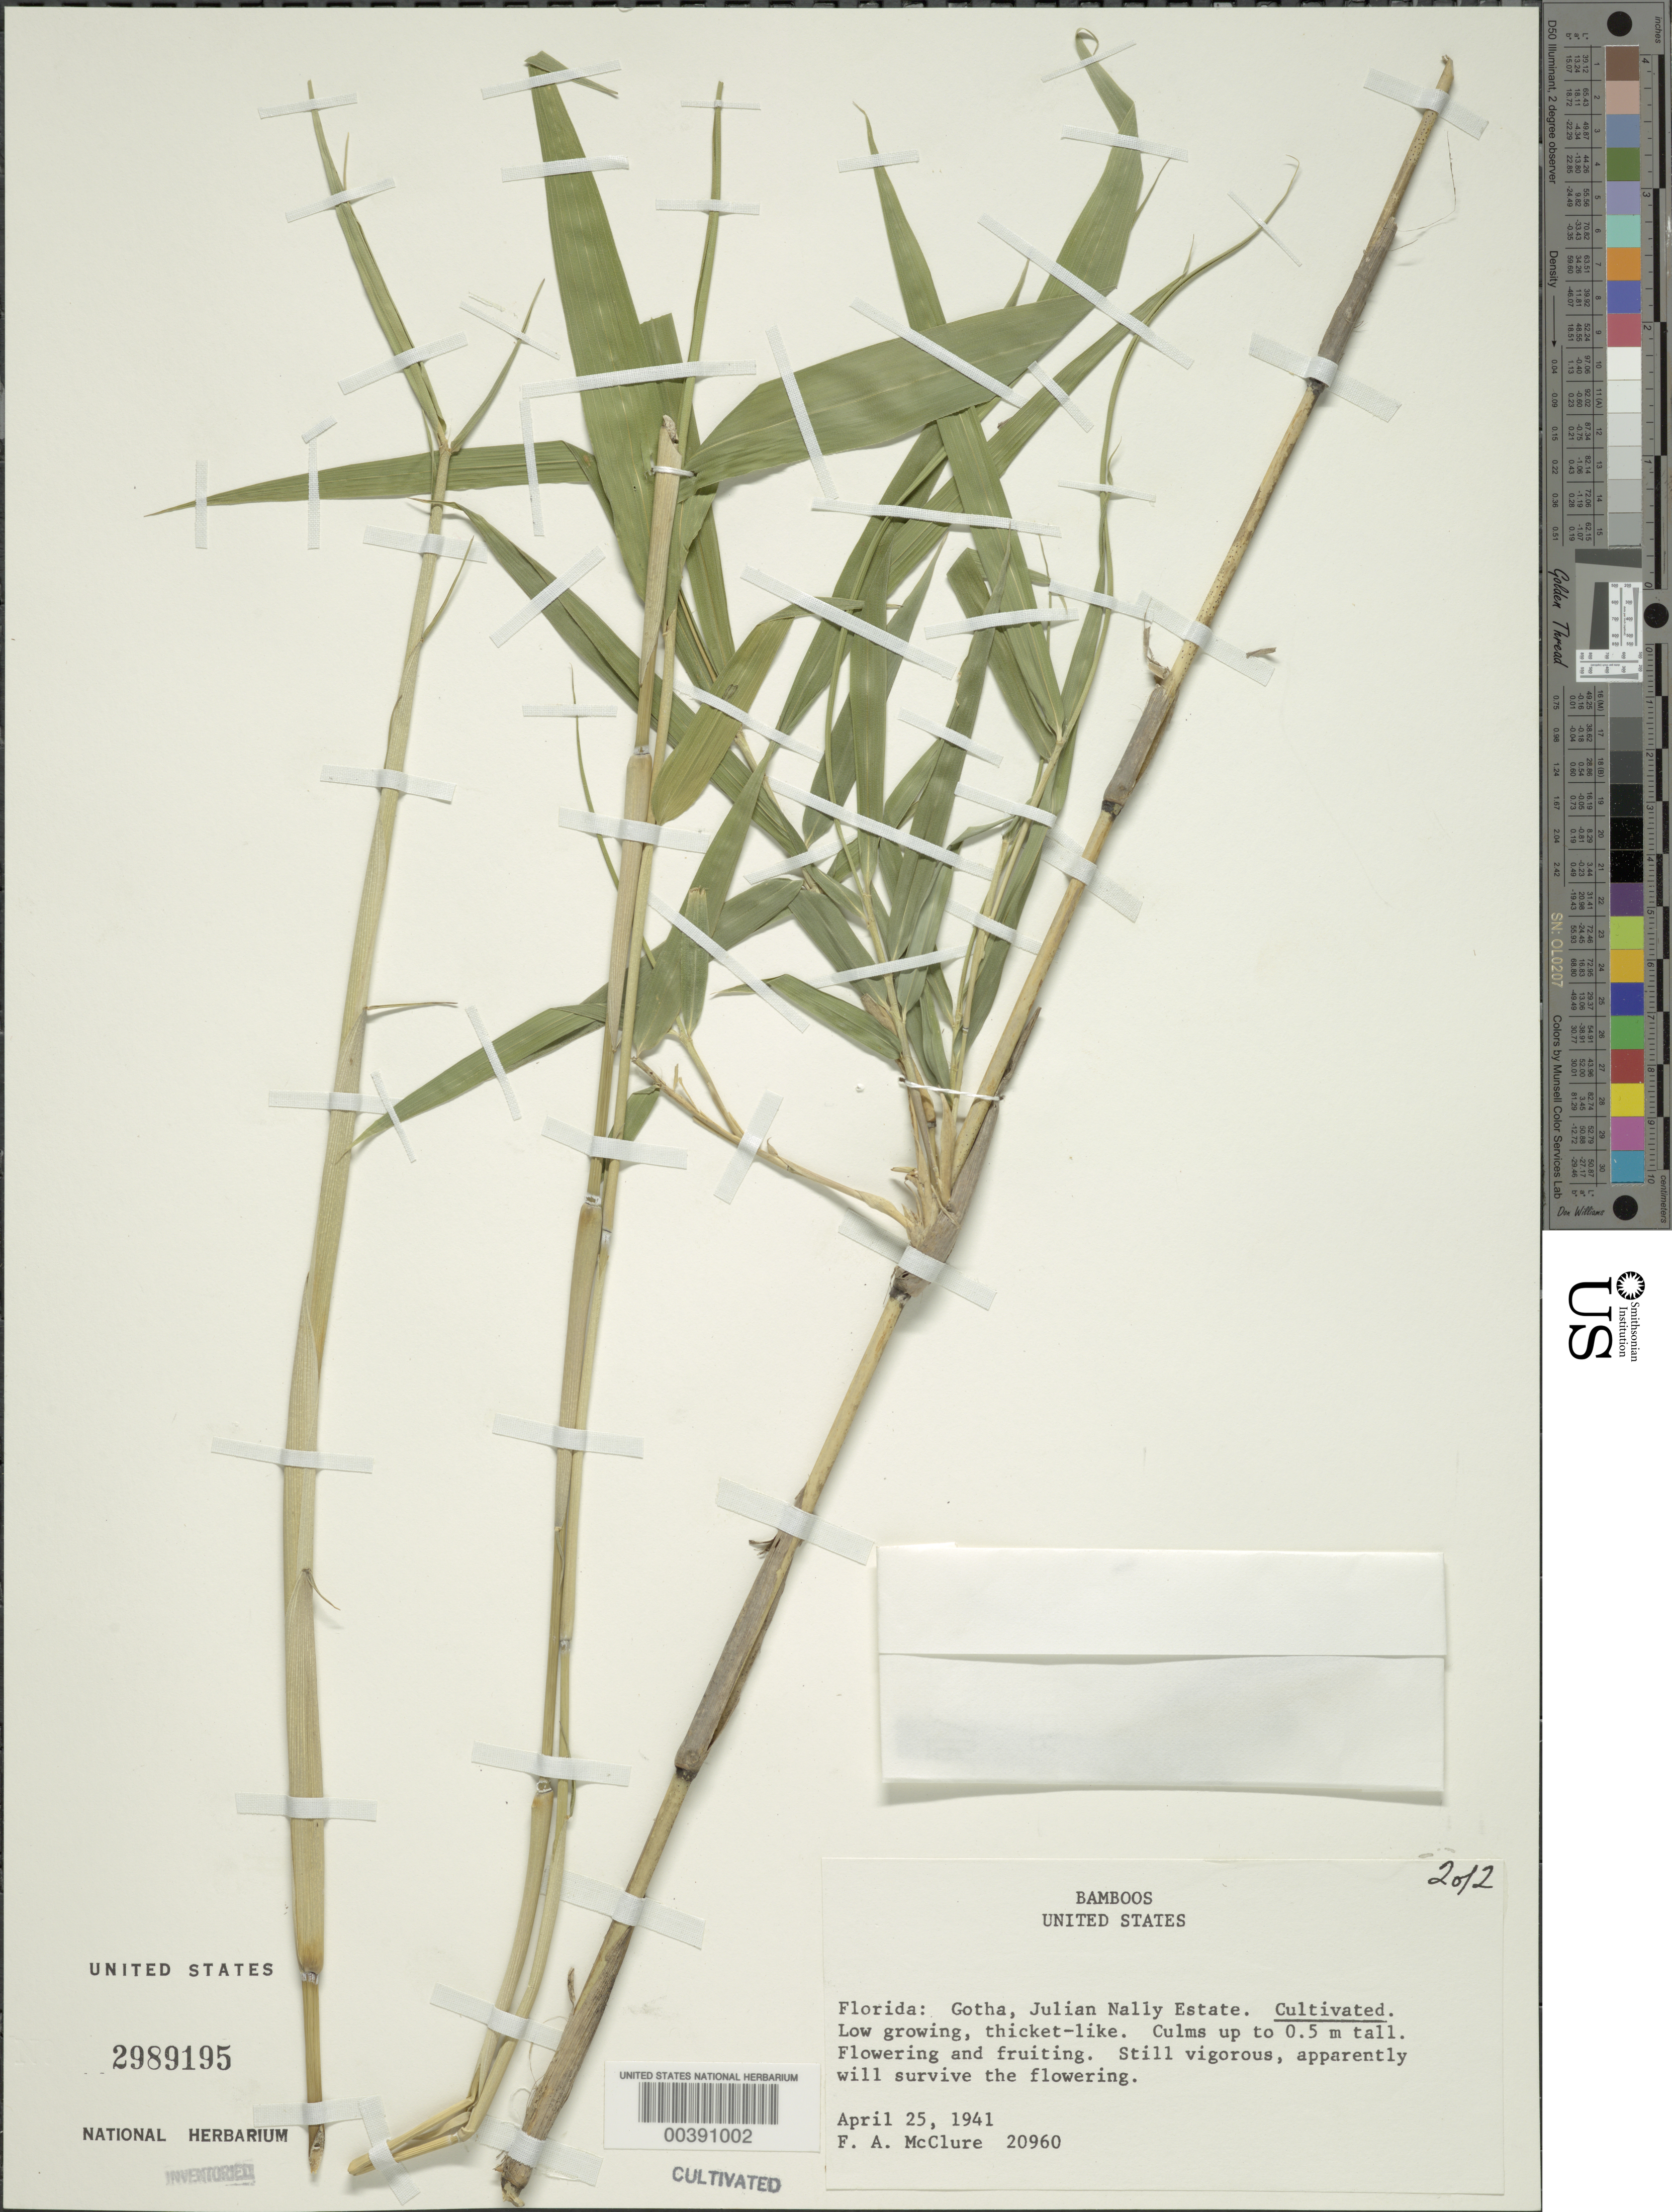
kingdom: Plantae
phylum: Tracheophyta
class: Liliopsida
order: Poales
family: Poaceae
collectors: F. A. McClure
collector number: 20960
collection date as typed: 25 Apr 1941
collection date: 1941-04-25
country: United States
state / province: Florida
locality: Gotha, Julian Nally Estate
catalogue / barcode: US 2989195